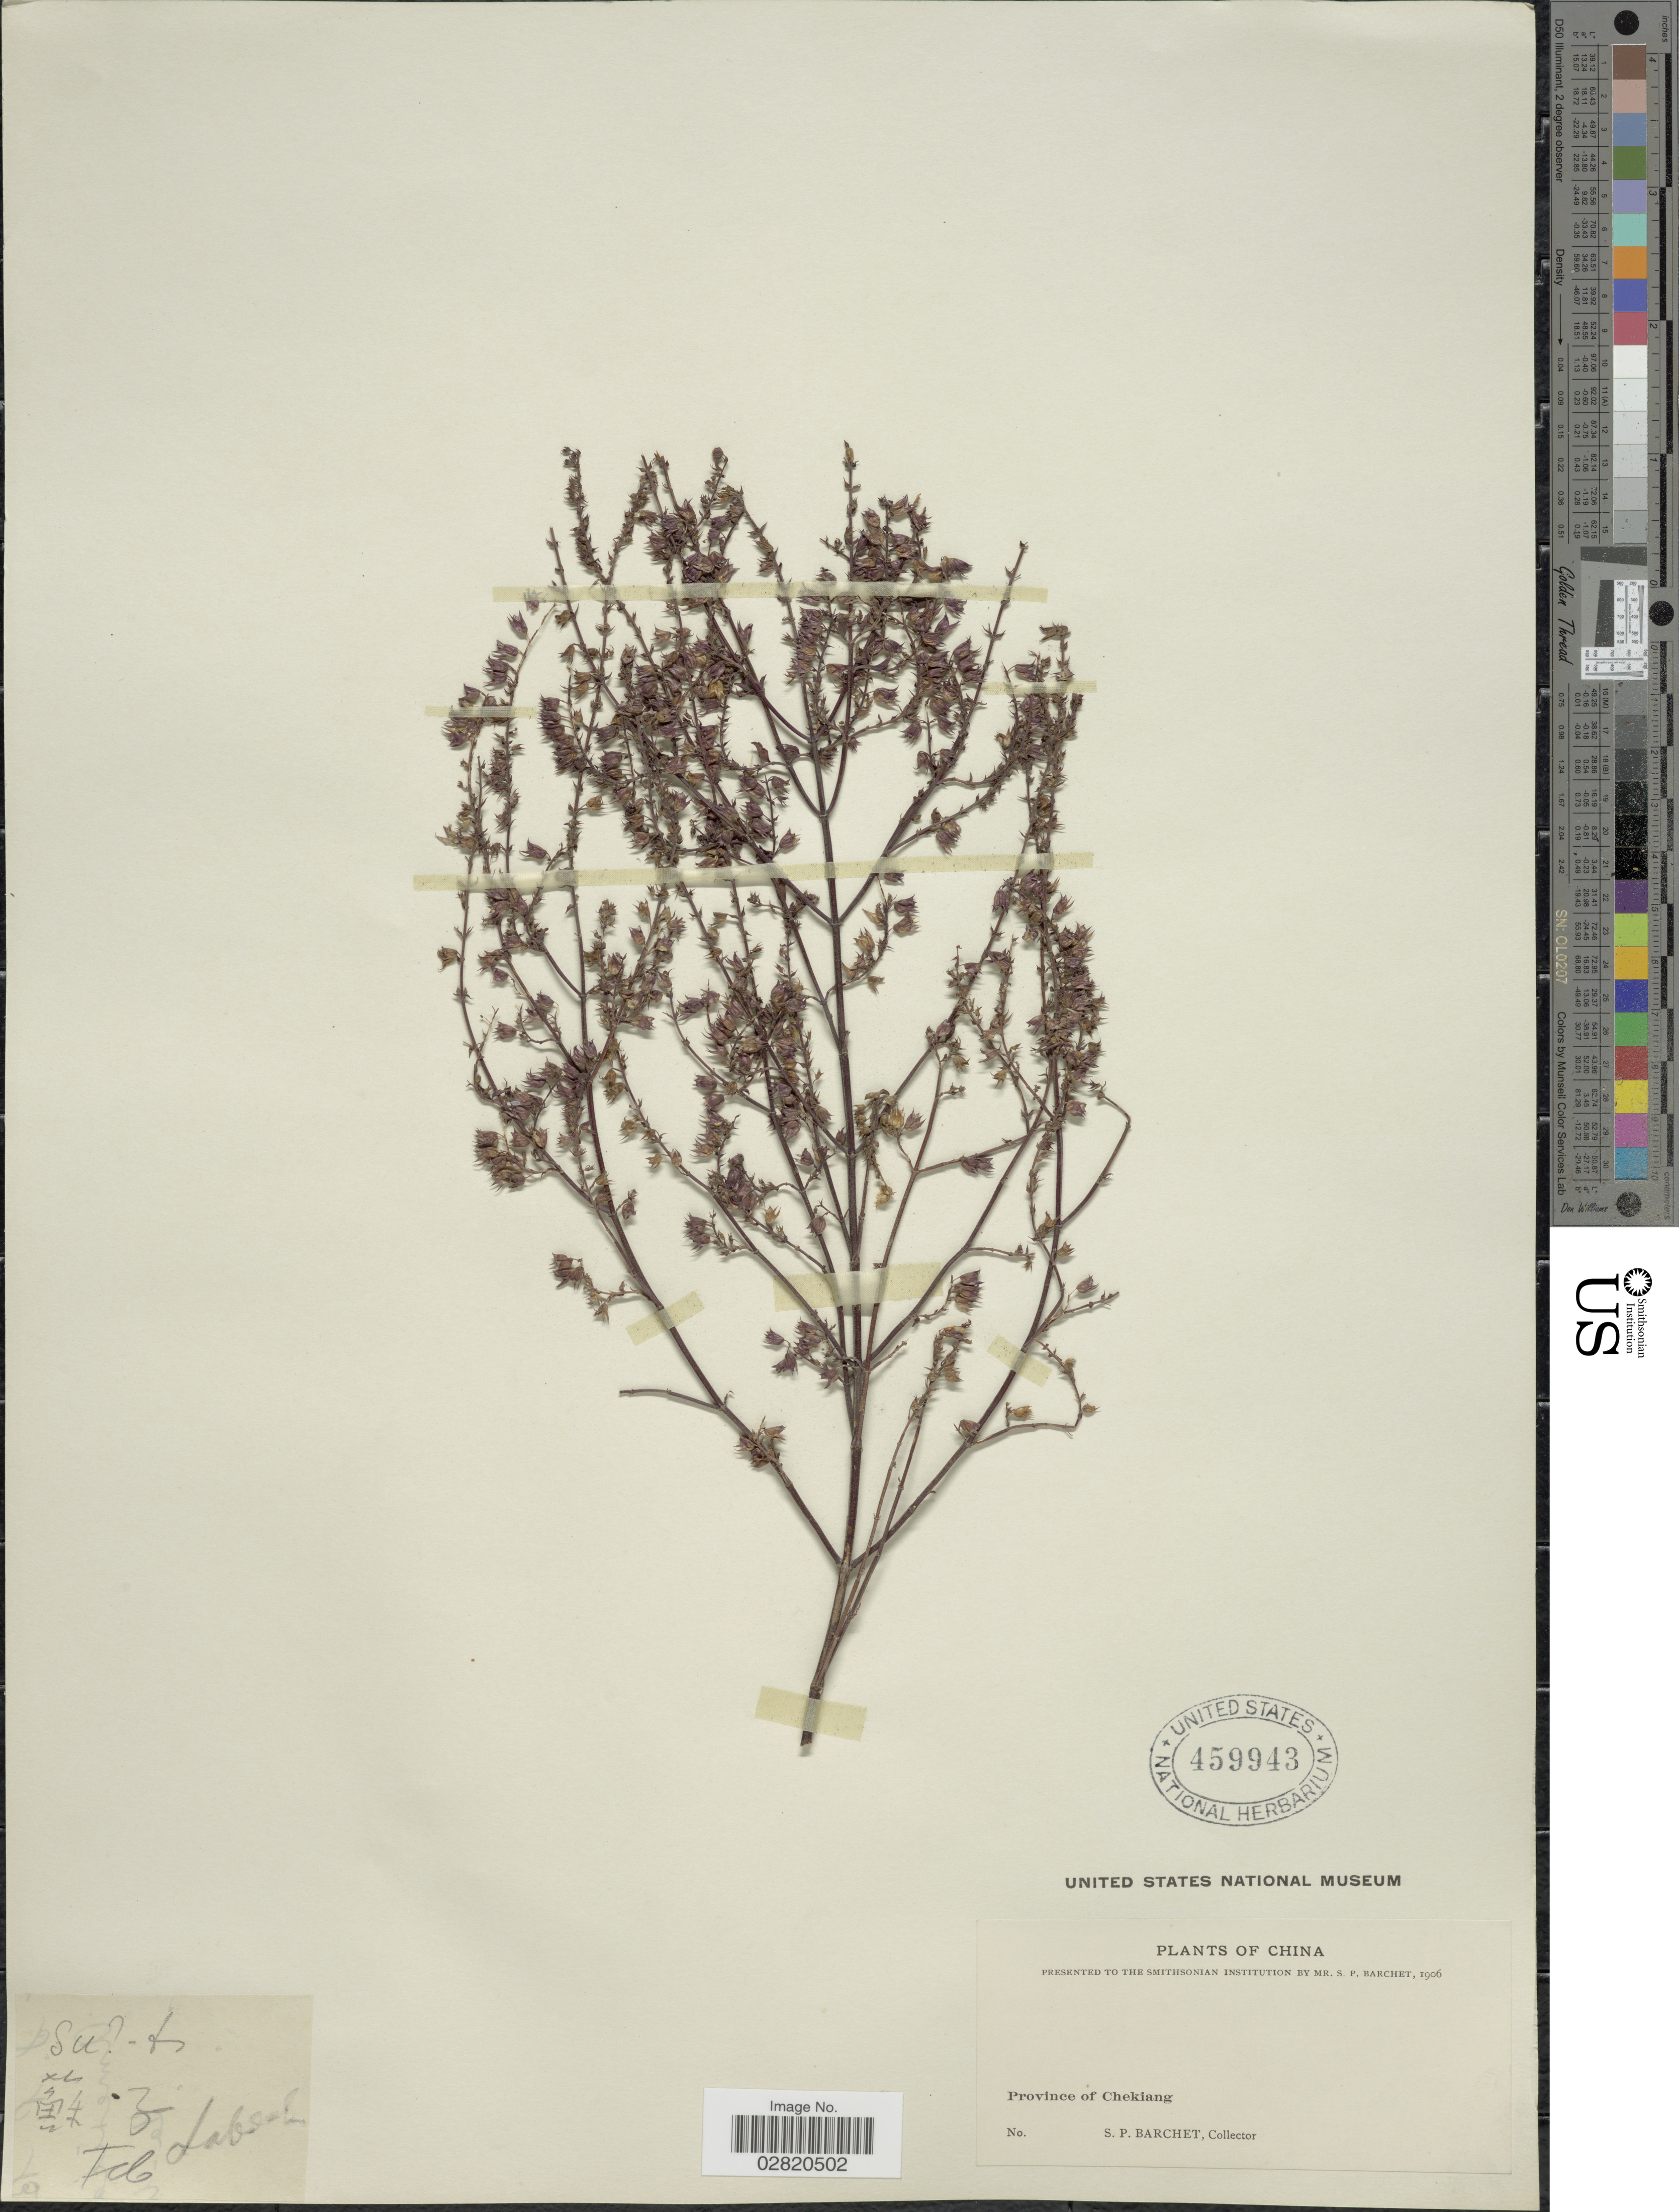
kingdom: Plantae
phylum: Tracheophyta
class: Magnoliopsida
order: Lamiales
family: Lamiaceae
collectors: S. P. Barchet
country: China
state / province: Zhejiang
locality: Province of Chekiang.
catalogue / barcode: US 459943